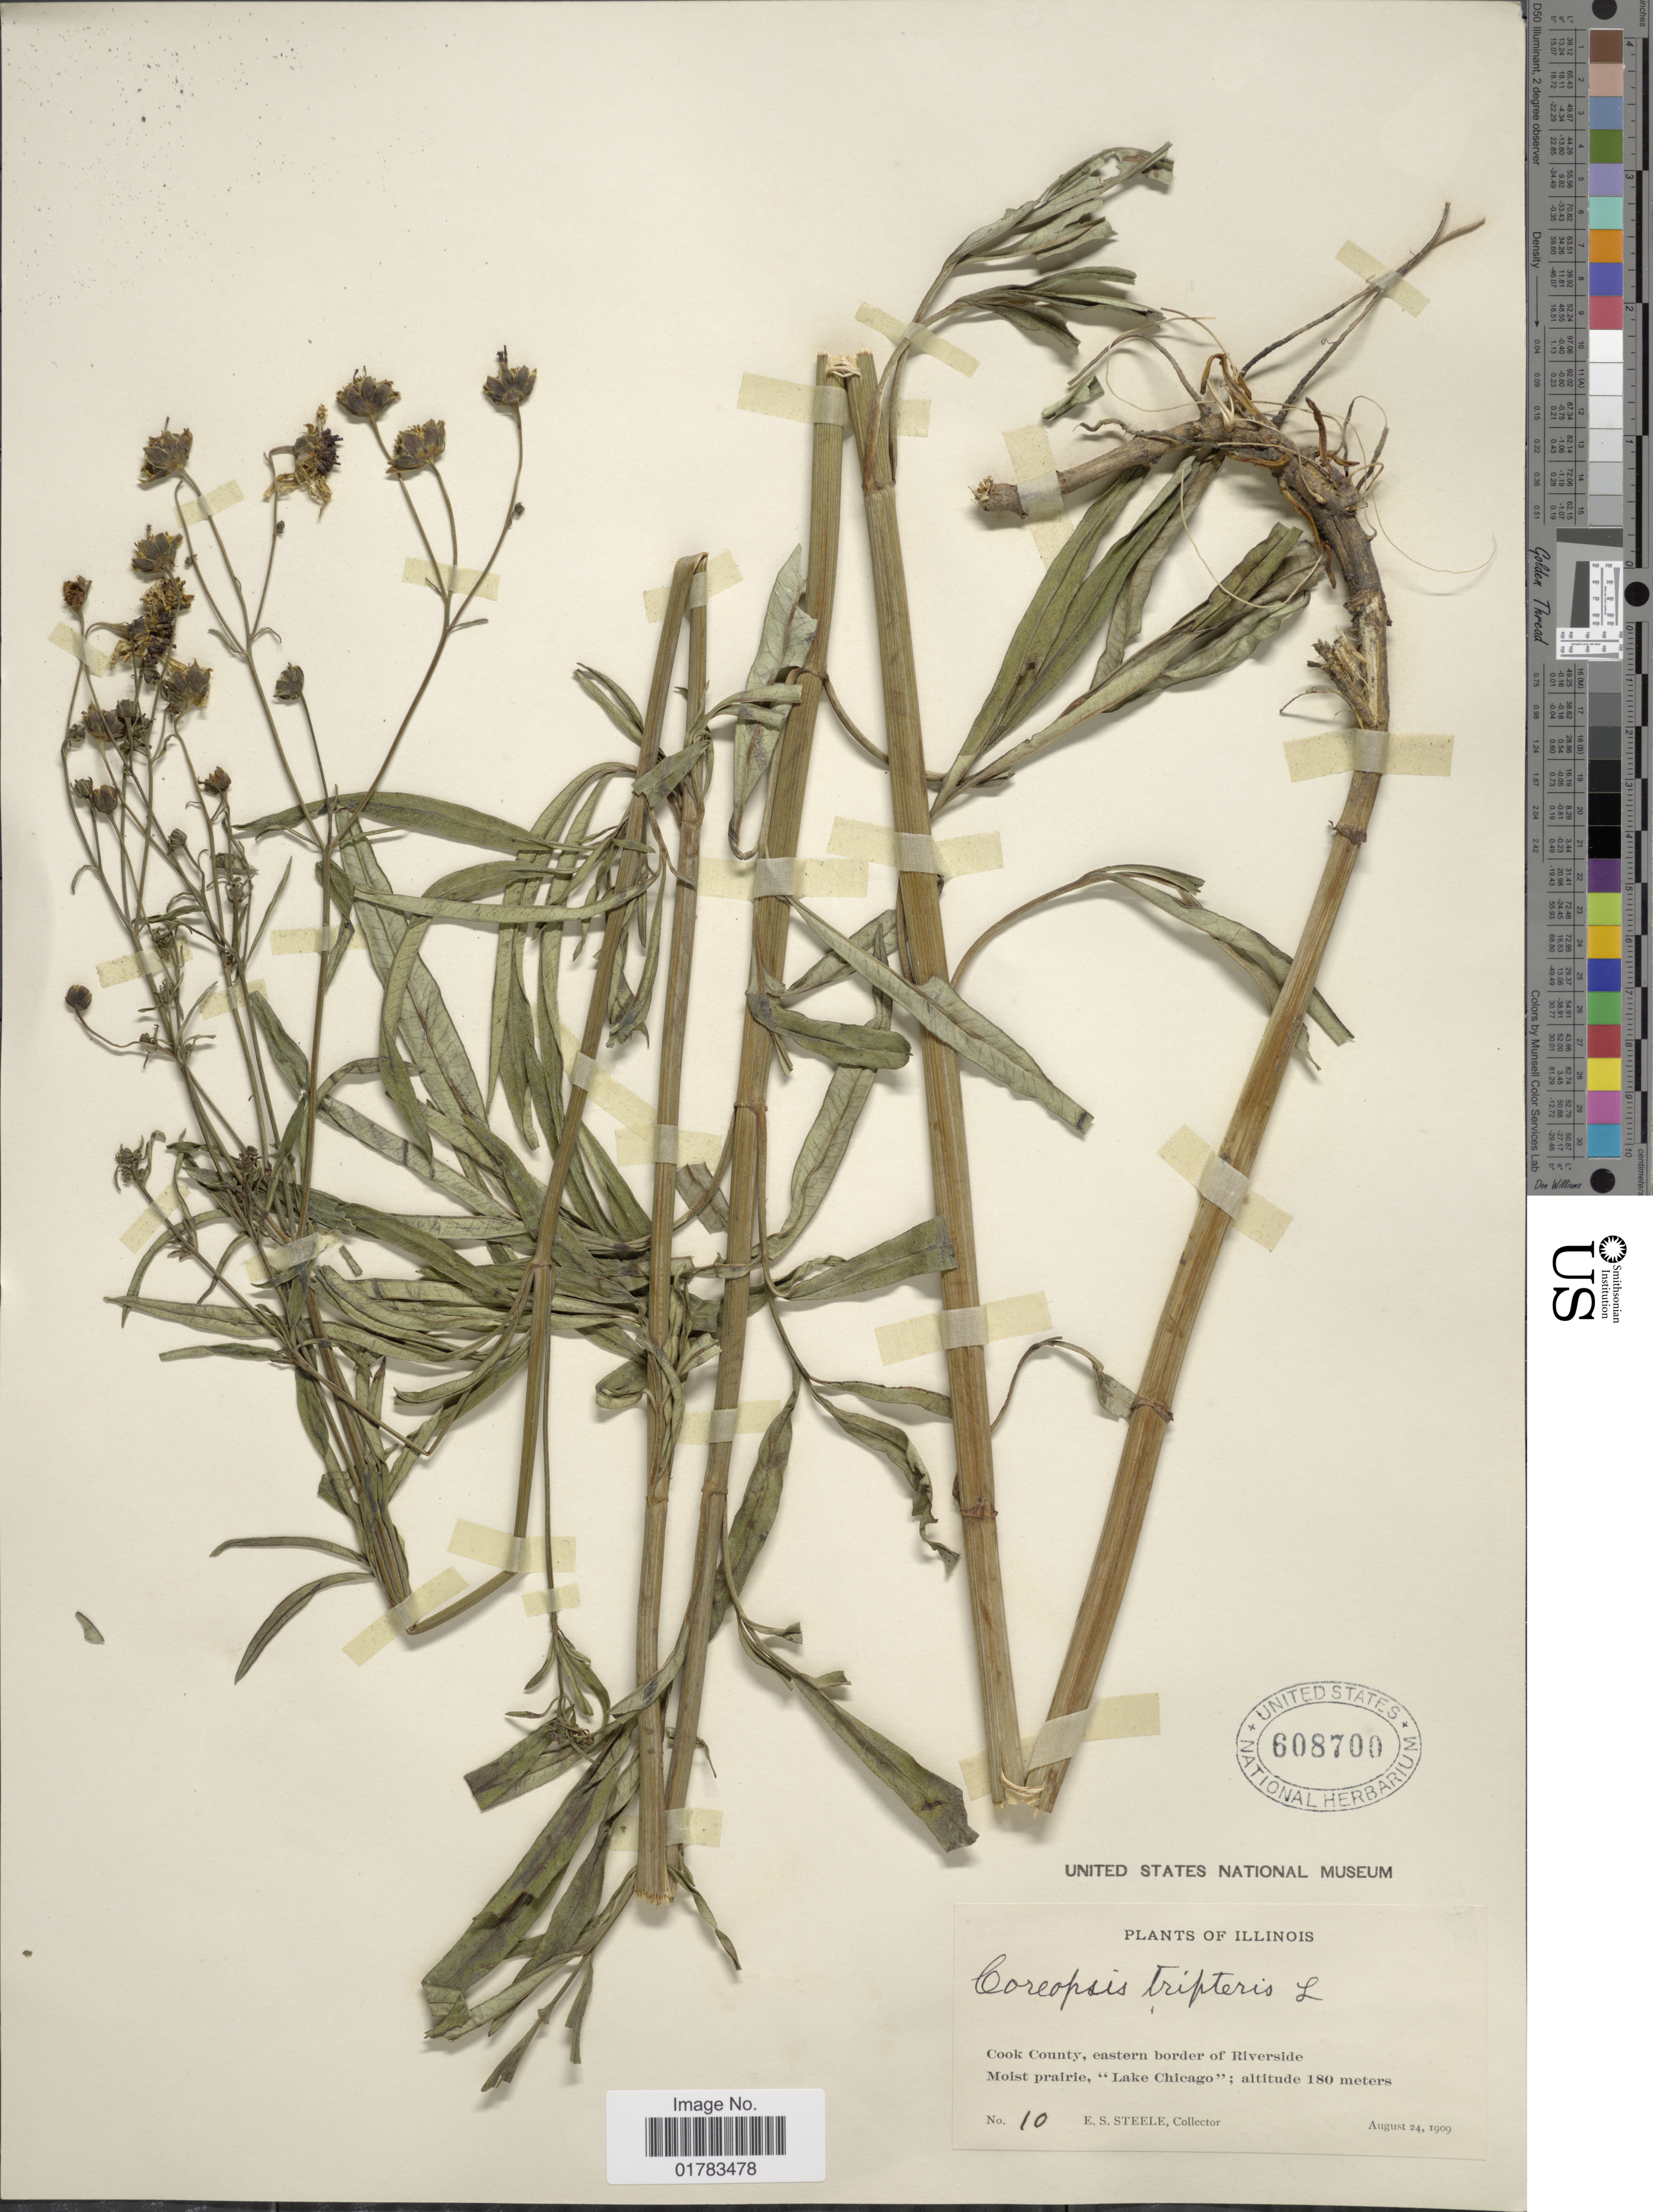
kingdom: Plantae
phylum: Tracheophyta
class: Magnoliopsida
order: Asterales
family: Asteraceae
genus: Coreopsis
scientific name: Coreopsis tripteris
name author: L.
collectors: E. Steele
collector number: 10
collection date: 1909-08-24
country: United States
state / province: Illinois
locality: Cook County, eastern border of Riverside, Moist prairie, "Lake Chicago"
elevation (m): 180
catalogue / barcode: US 608700